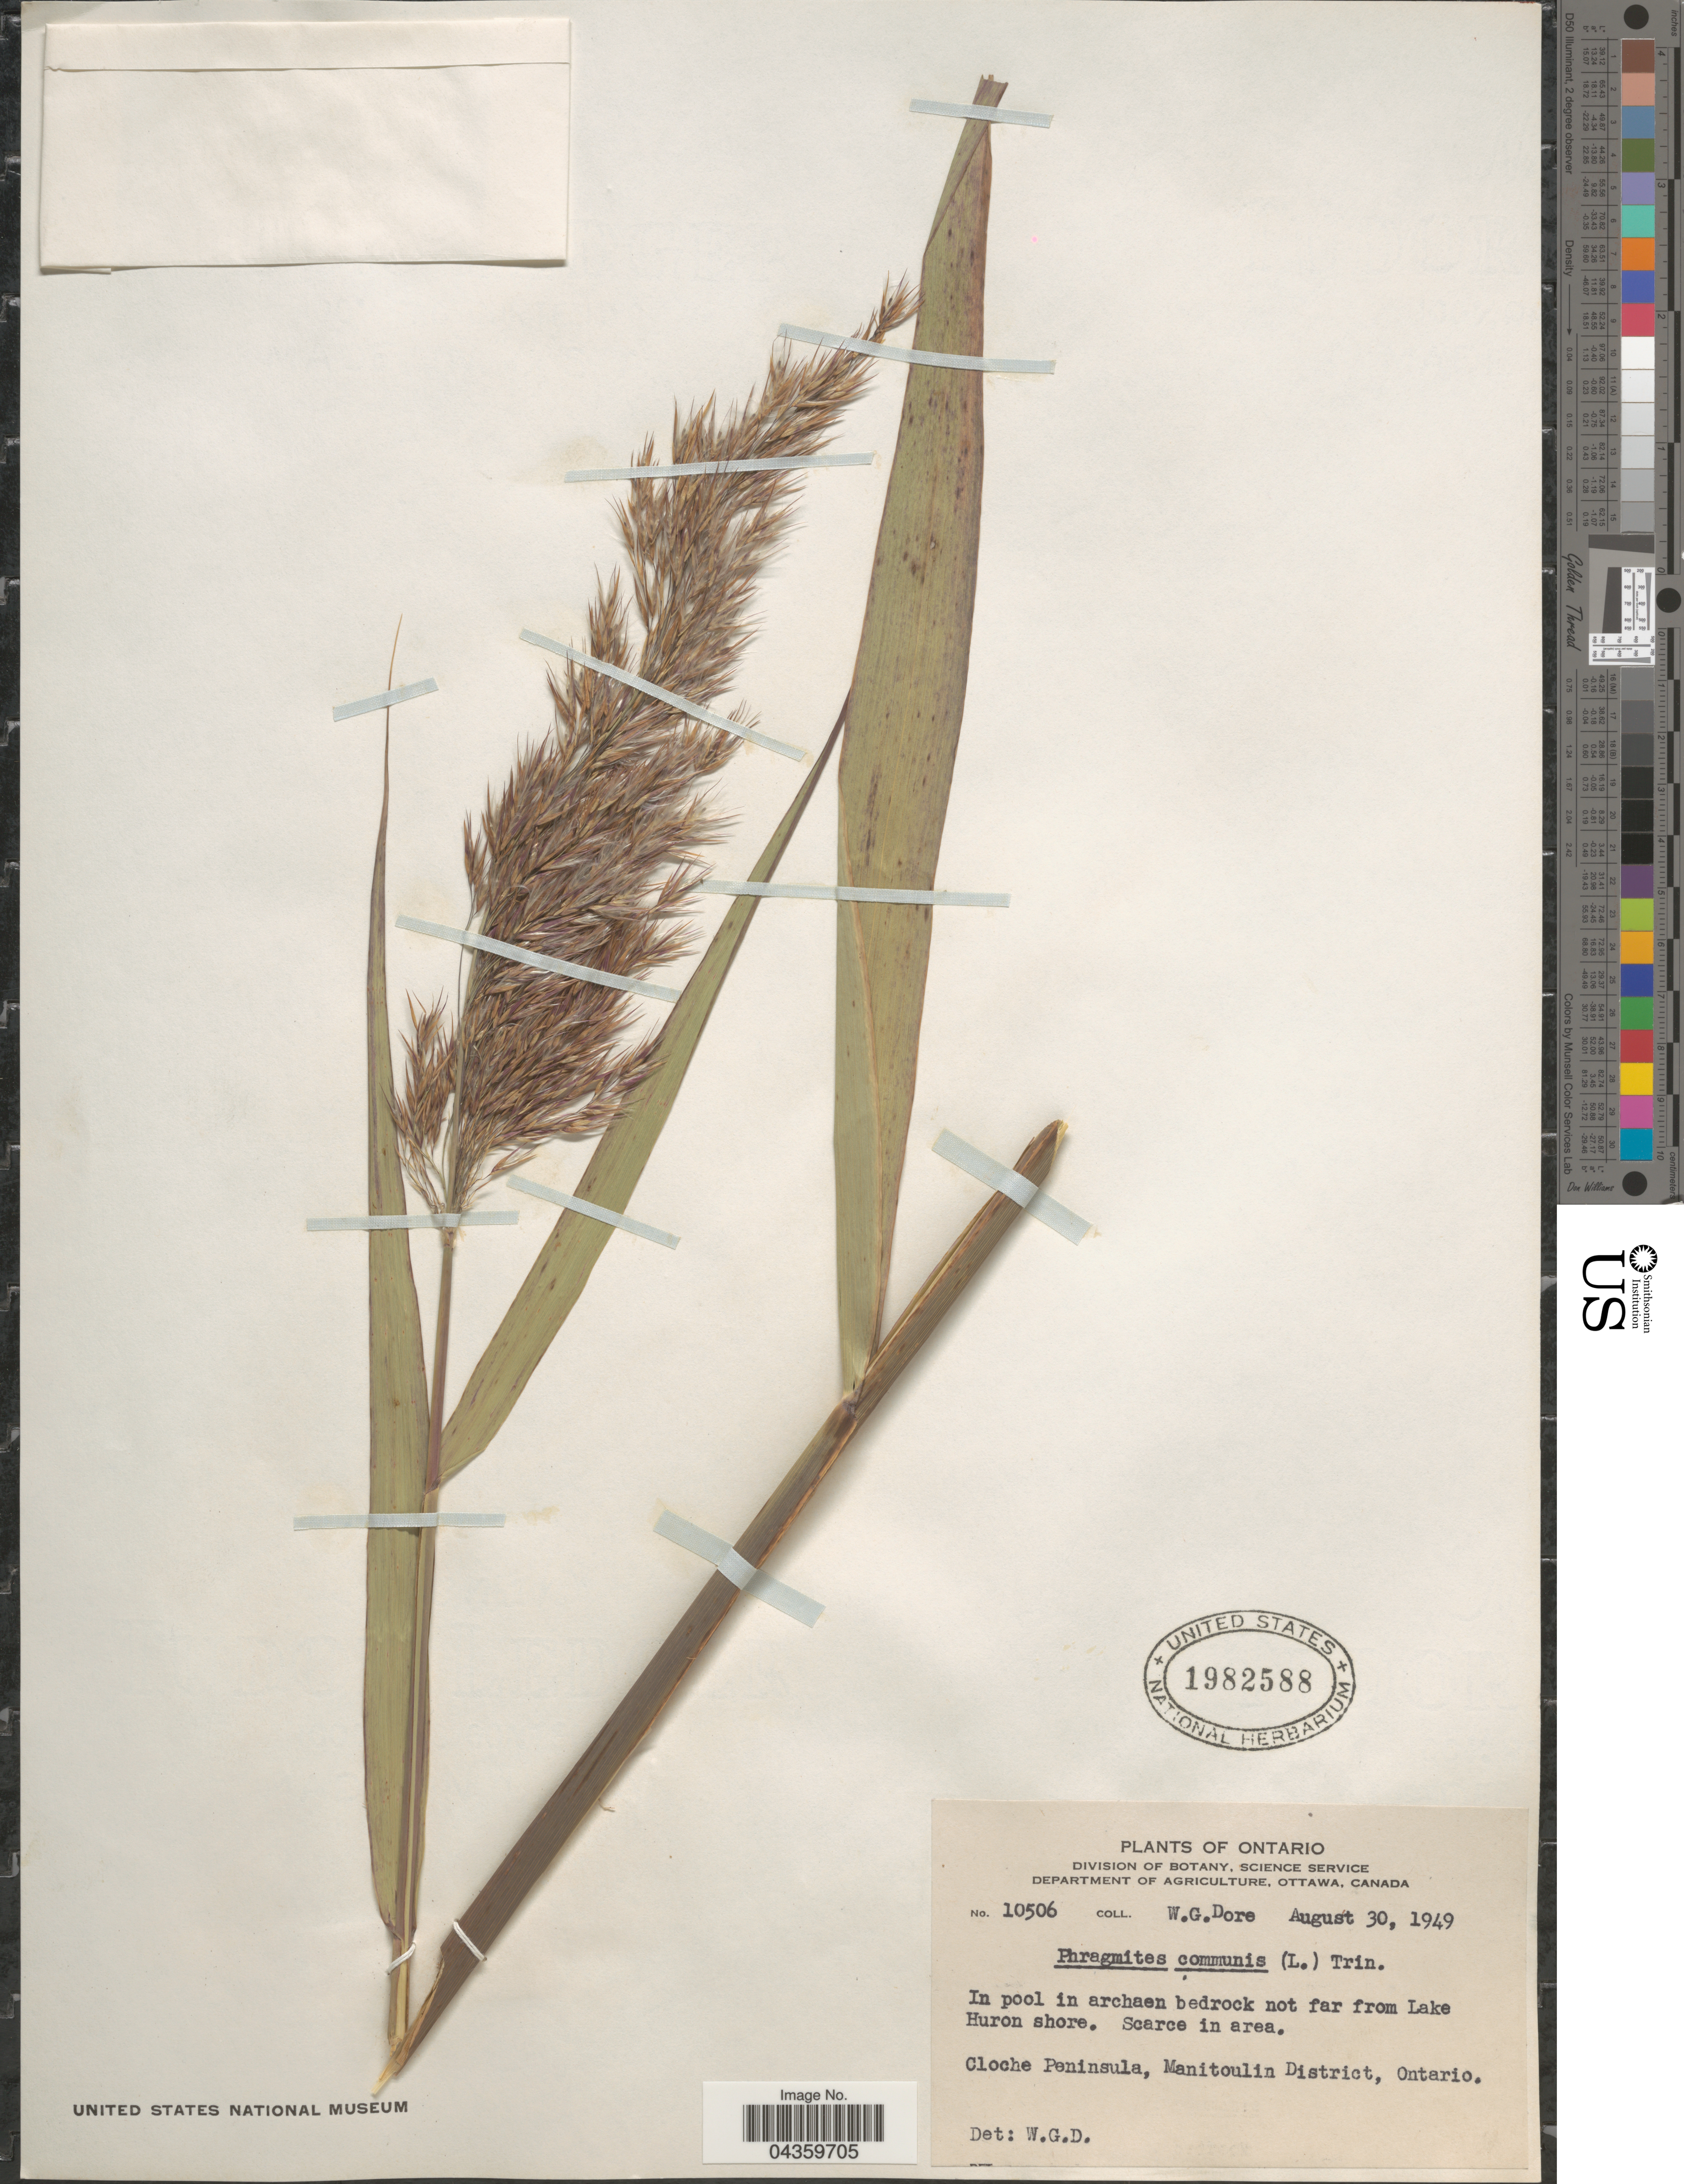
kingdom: Plantae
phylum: Tracheophyta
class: Liliopsida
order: Poales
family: Poaceae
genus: Phragmites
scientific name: Phragmites australis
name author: (Cav.) Trin. ex Steud.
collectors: W. Dore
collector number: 10506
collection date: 1949-08-30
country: Canada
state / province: Ontario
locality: In pool in archaen bedrock not far from Lake Huron shore. Cloche Peninsula, Manitoulin District.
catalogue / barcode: US 1982588